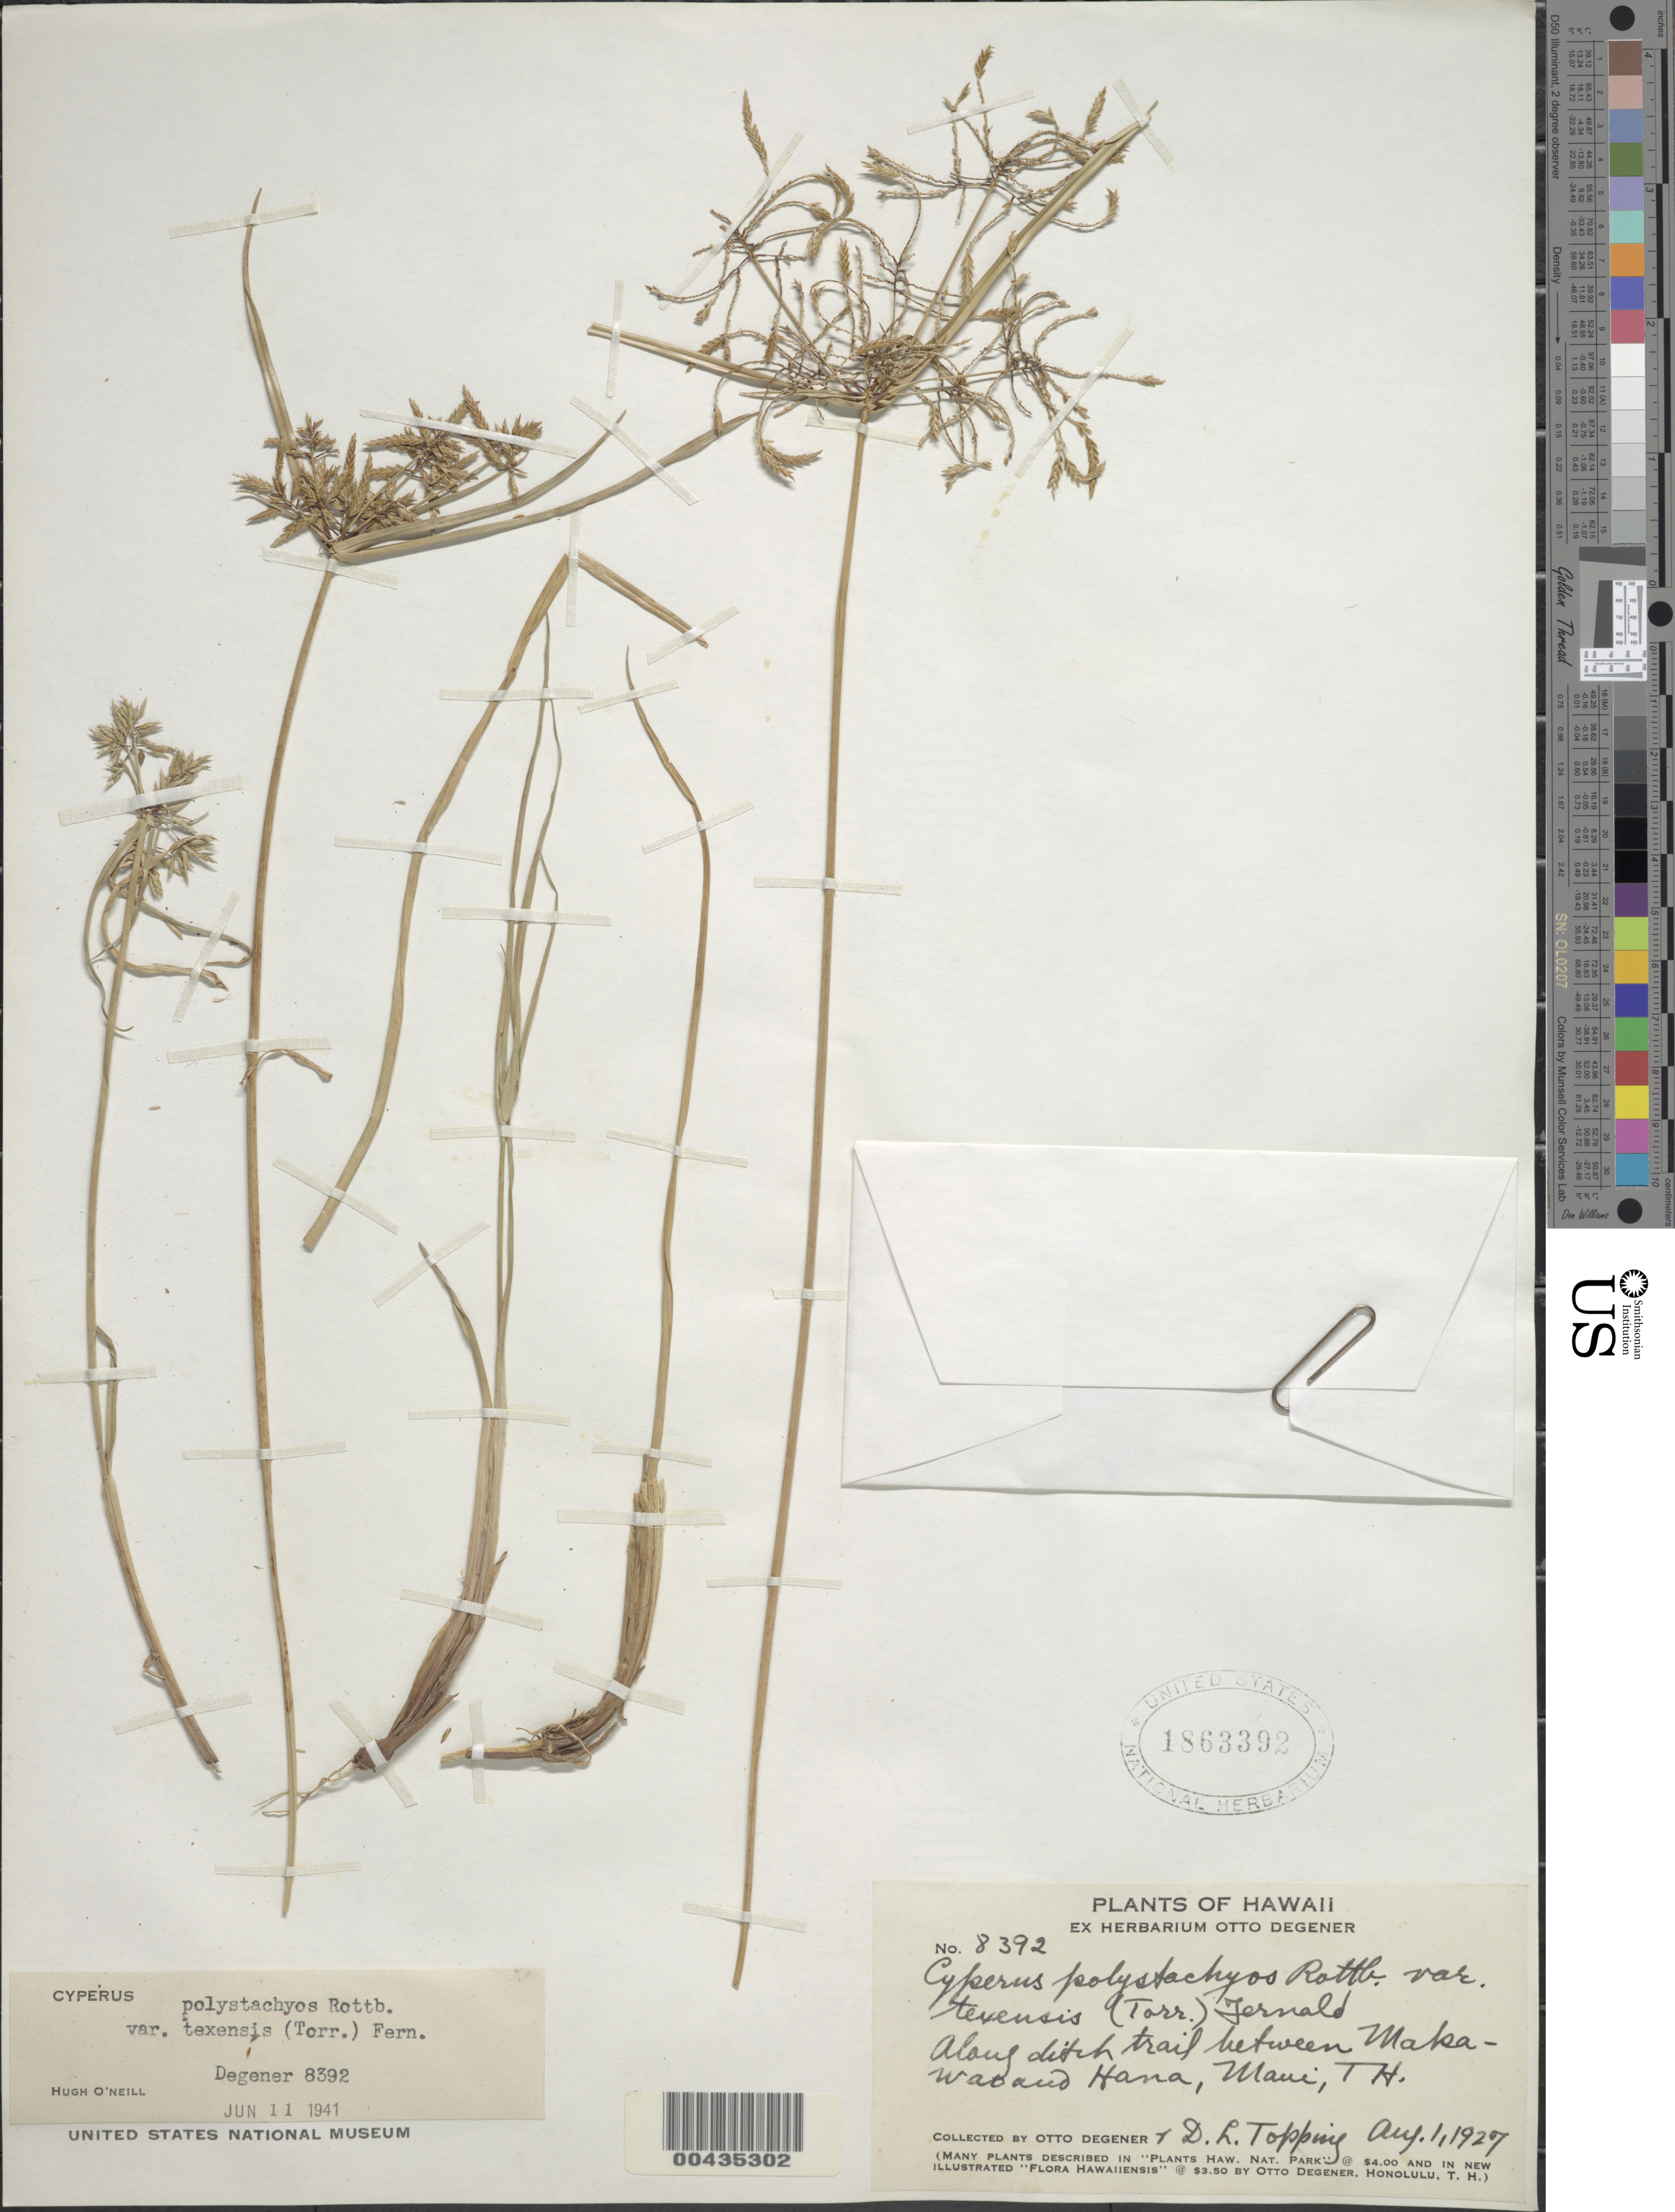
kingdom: Plantae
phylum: Tracheophyta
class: Liliopsida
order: Poales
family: Cyperaceae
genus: Cyperus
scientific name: Cyperus polystachyos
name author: Rottb.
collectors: O. Degener & D. L. Topping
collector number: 8392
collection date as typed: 1 Aug 1927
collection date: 1927-08-01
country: United States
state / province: Hawaii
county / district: Maui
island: Maui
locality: Along ditch trail between Makawao and Hana, Maui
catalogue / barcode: US 1863392